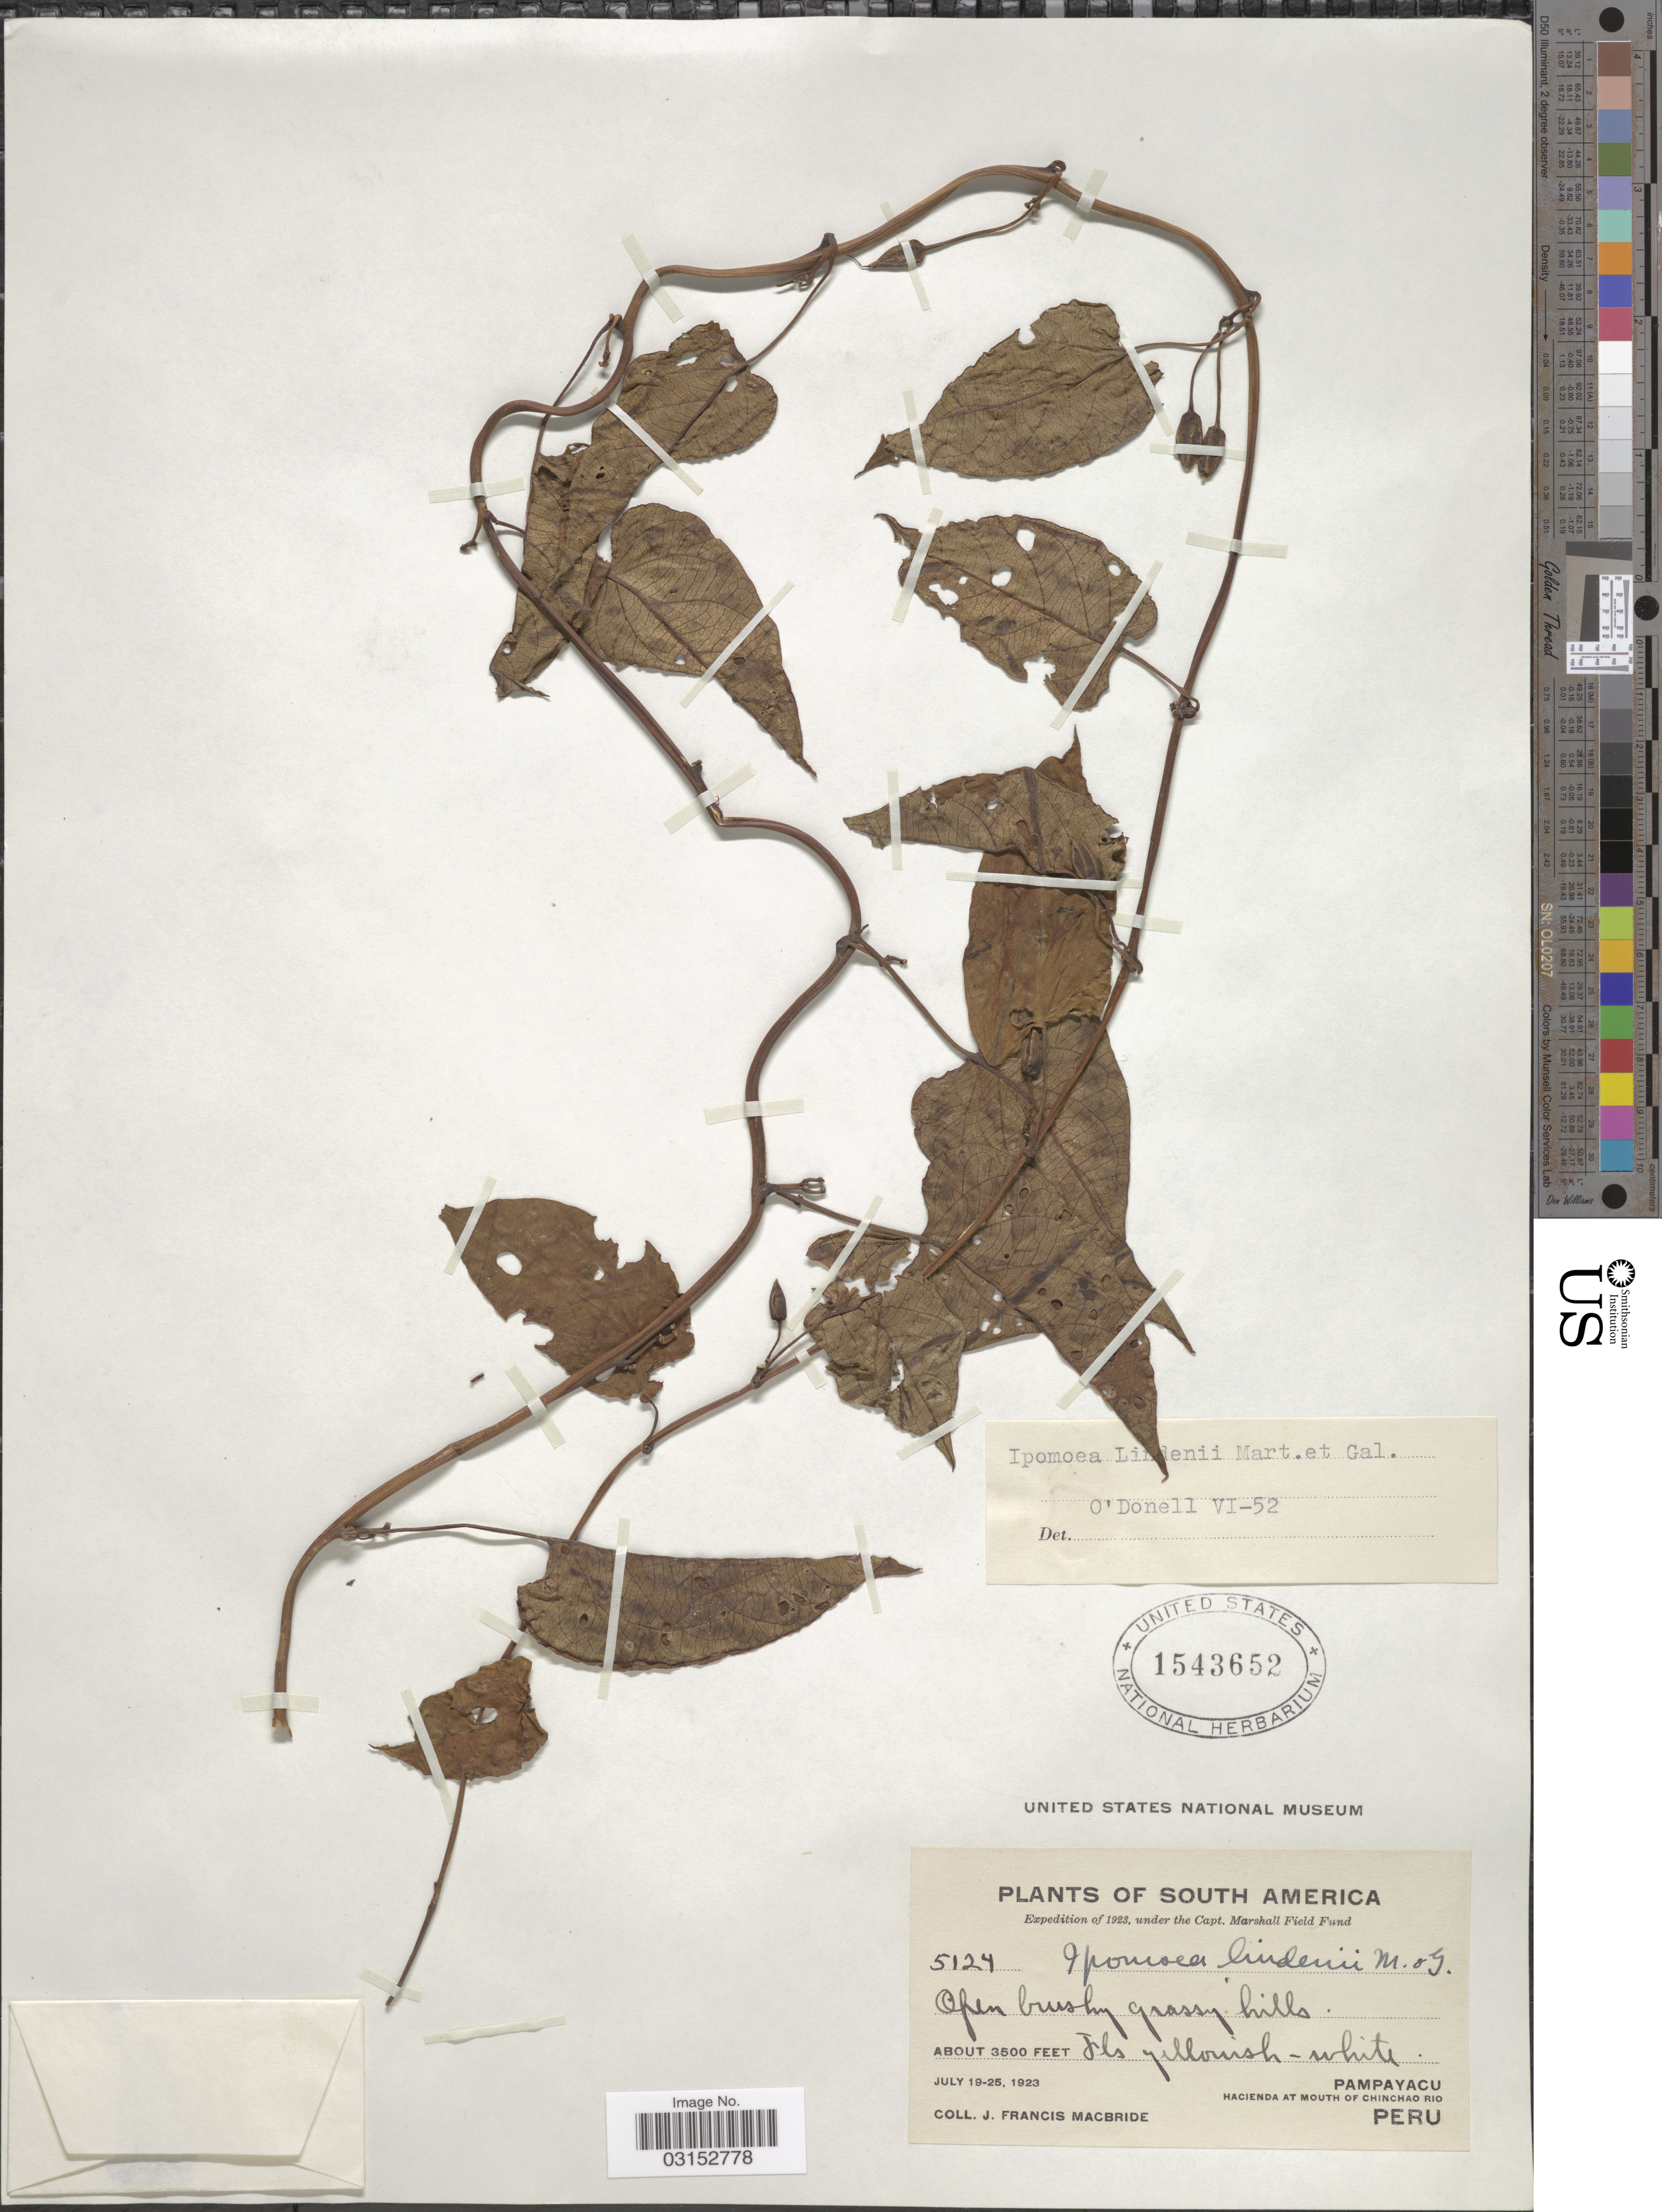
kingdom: Plantae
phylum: Tracheophyta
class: Magnoliopsida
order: Solanales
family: Convolvulaceae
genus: Ipomoea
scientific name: Ipomoea lindenii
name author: Galeotti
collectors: J. F. Macbride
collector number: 5124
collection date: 1923-07-19/1923-07-25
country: Peru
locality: Pampayacu. Hacienda at mouth of Chinchao Rio.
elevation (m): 1067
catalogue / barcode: US 1543652